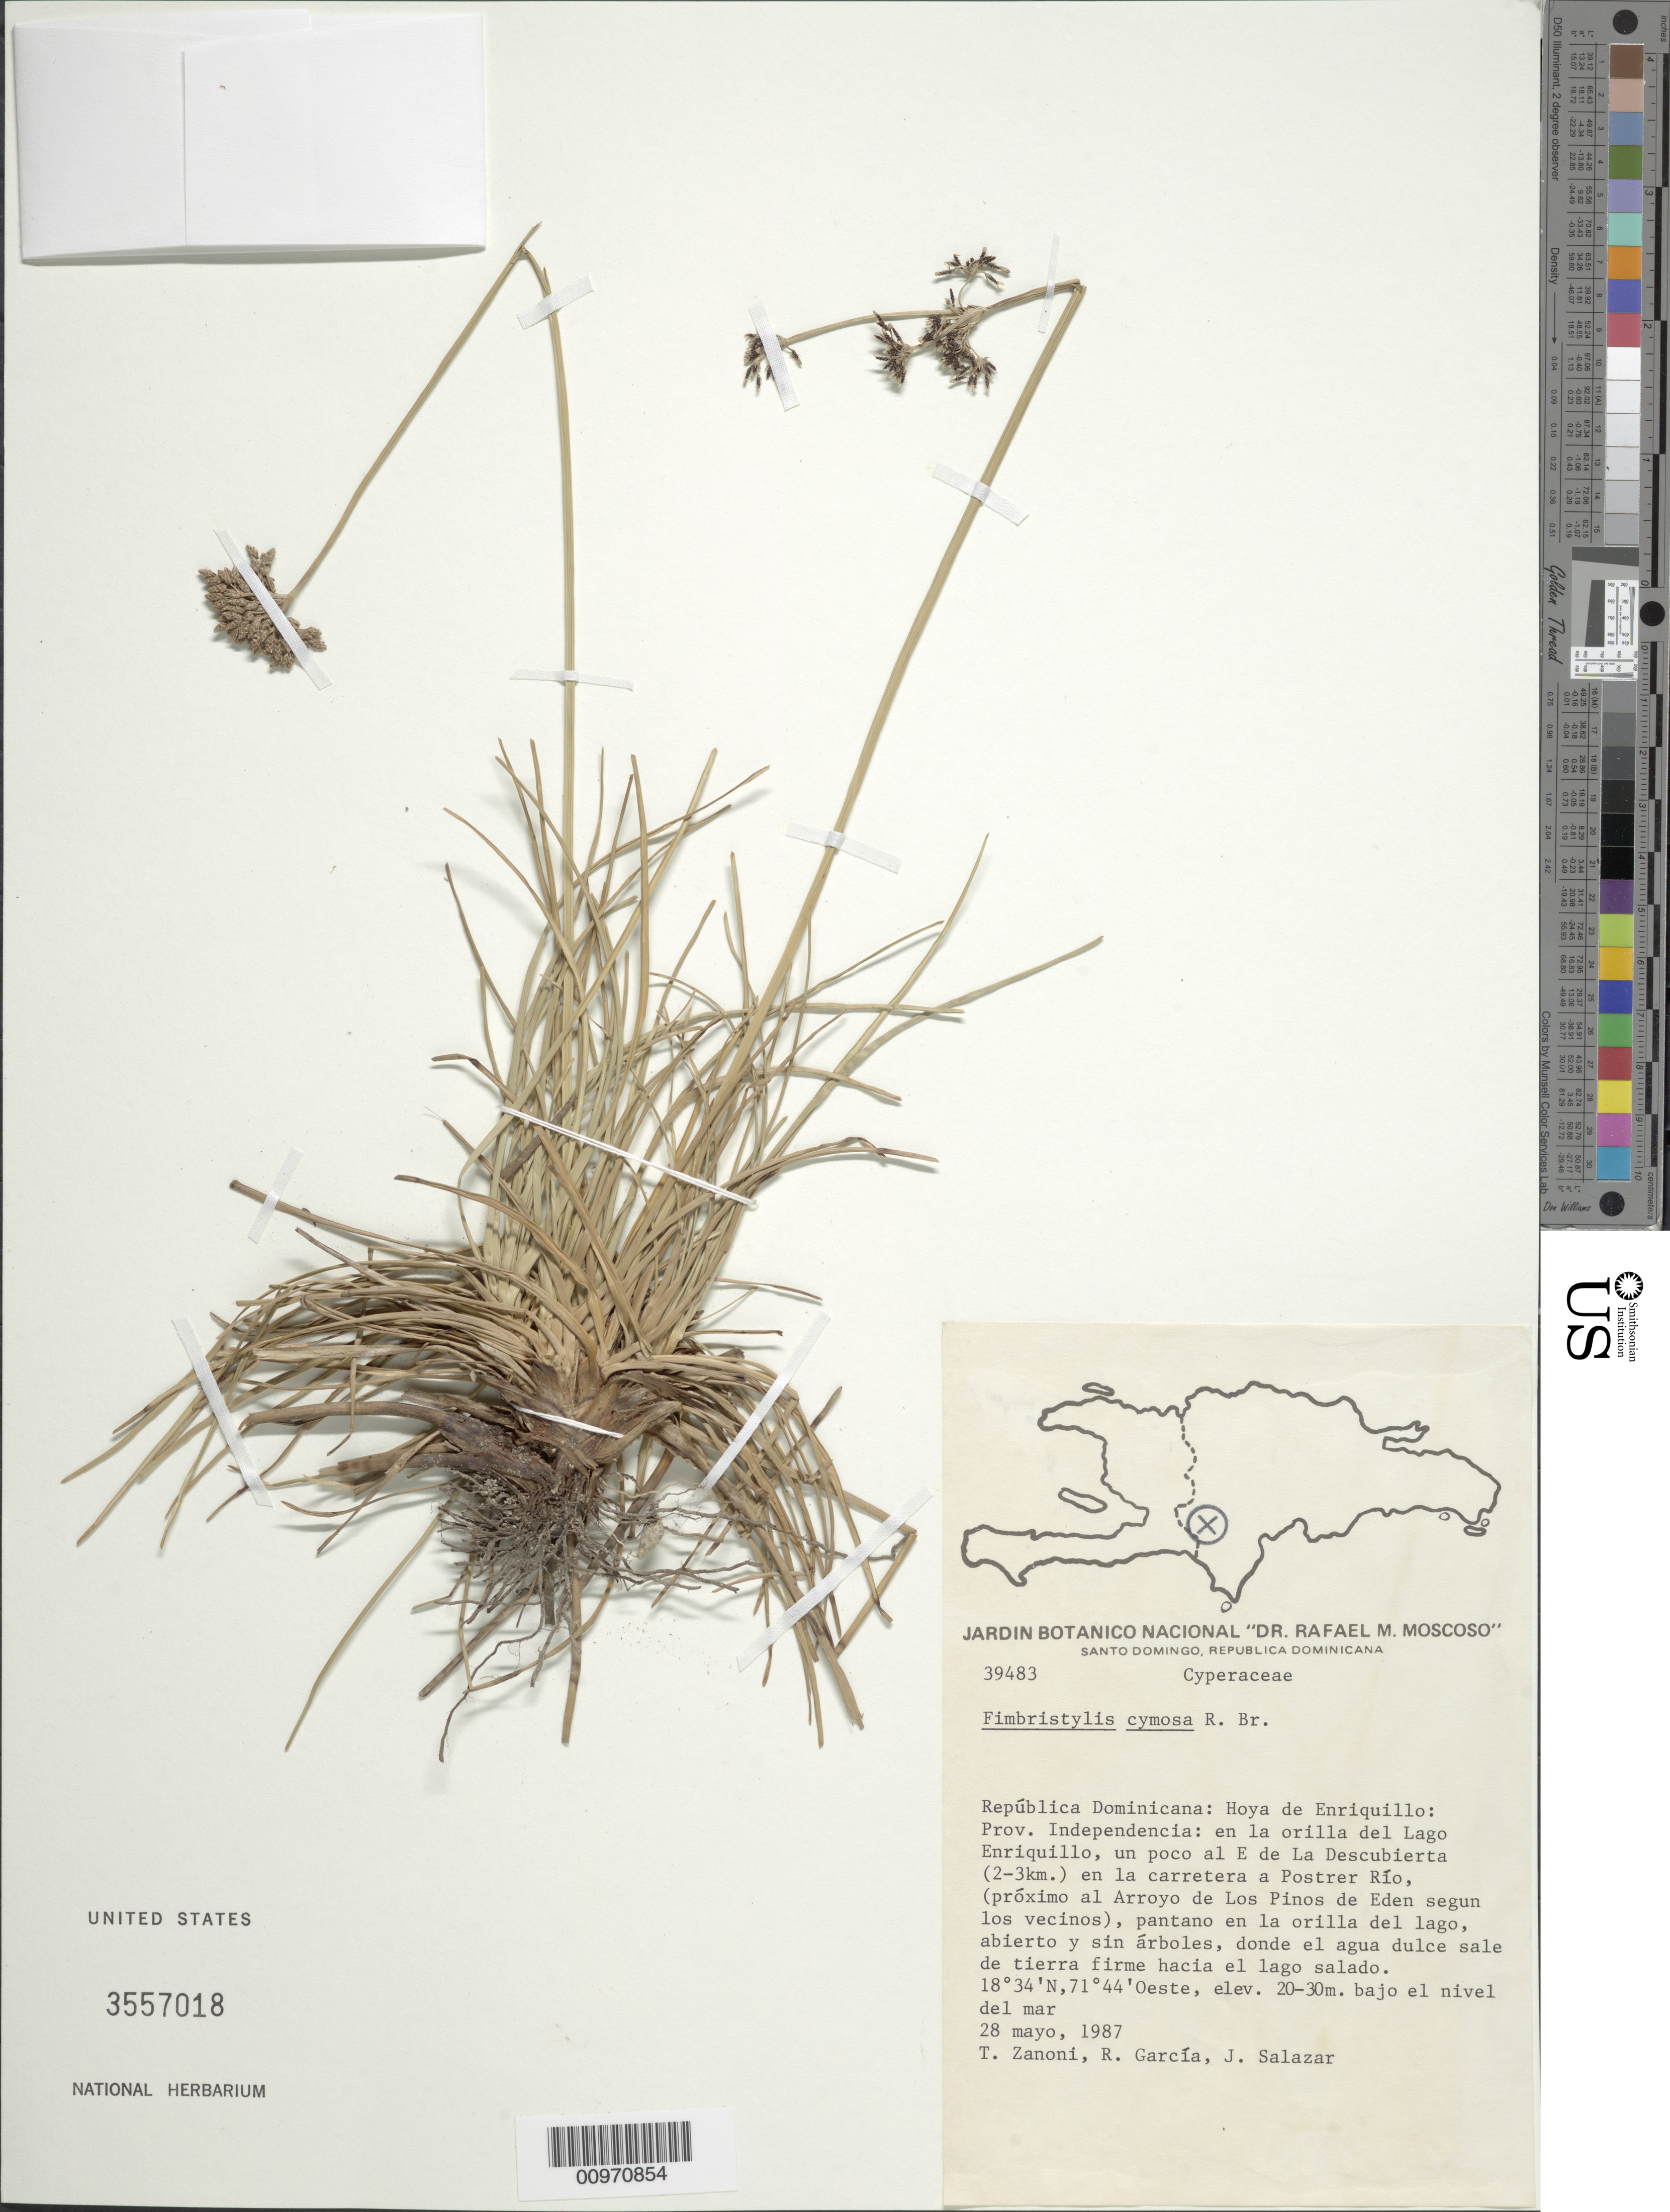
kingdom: Plantae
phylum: Tracheophyta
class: Liliopsida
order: Poales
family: Cyperaceae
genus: Fimbristylis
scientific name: Fimbristylis cymosa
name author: R. Br.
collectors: T. A. Zanoni, R. G. García & J. Salazar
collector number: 39483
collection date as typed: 28 May 1987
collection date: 1987-05-28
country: Dominican Republic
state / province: Independencia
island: Hispaniola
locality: Hoya de Enriquillo, en la orilla del Lago Enriquillo, un poco al E de La Descubierta (2-3 km) en la carretera a Postrer Río (próximo al Arroyo de Los Pinos de Eden segun los vecinos)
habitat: Pantano en la orilla del lago, abierto y sin árboles, donde el agua dulce sale d tierra firme hacia el lago salado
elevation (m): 20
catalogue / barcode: US 3557018